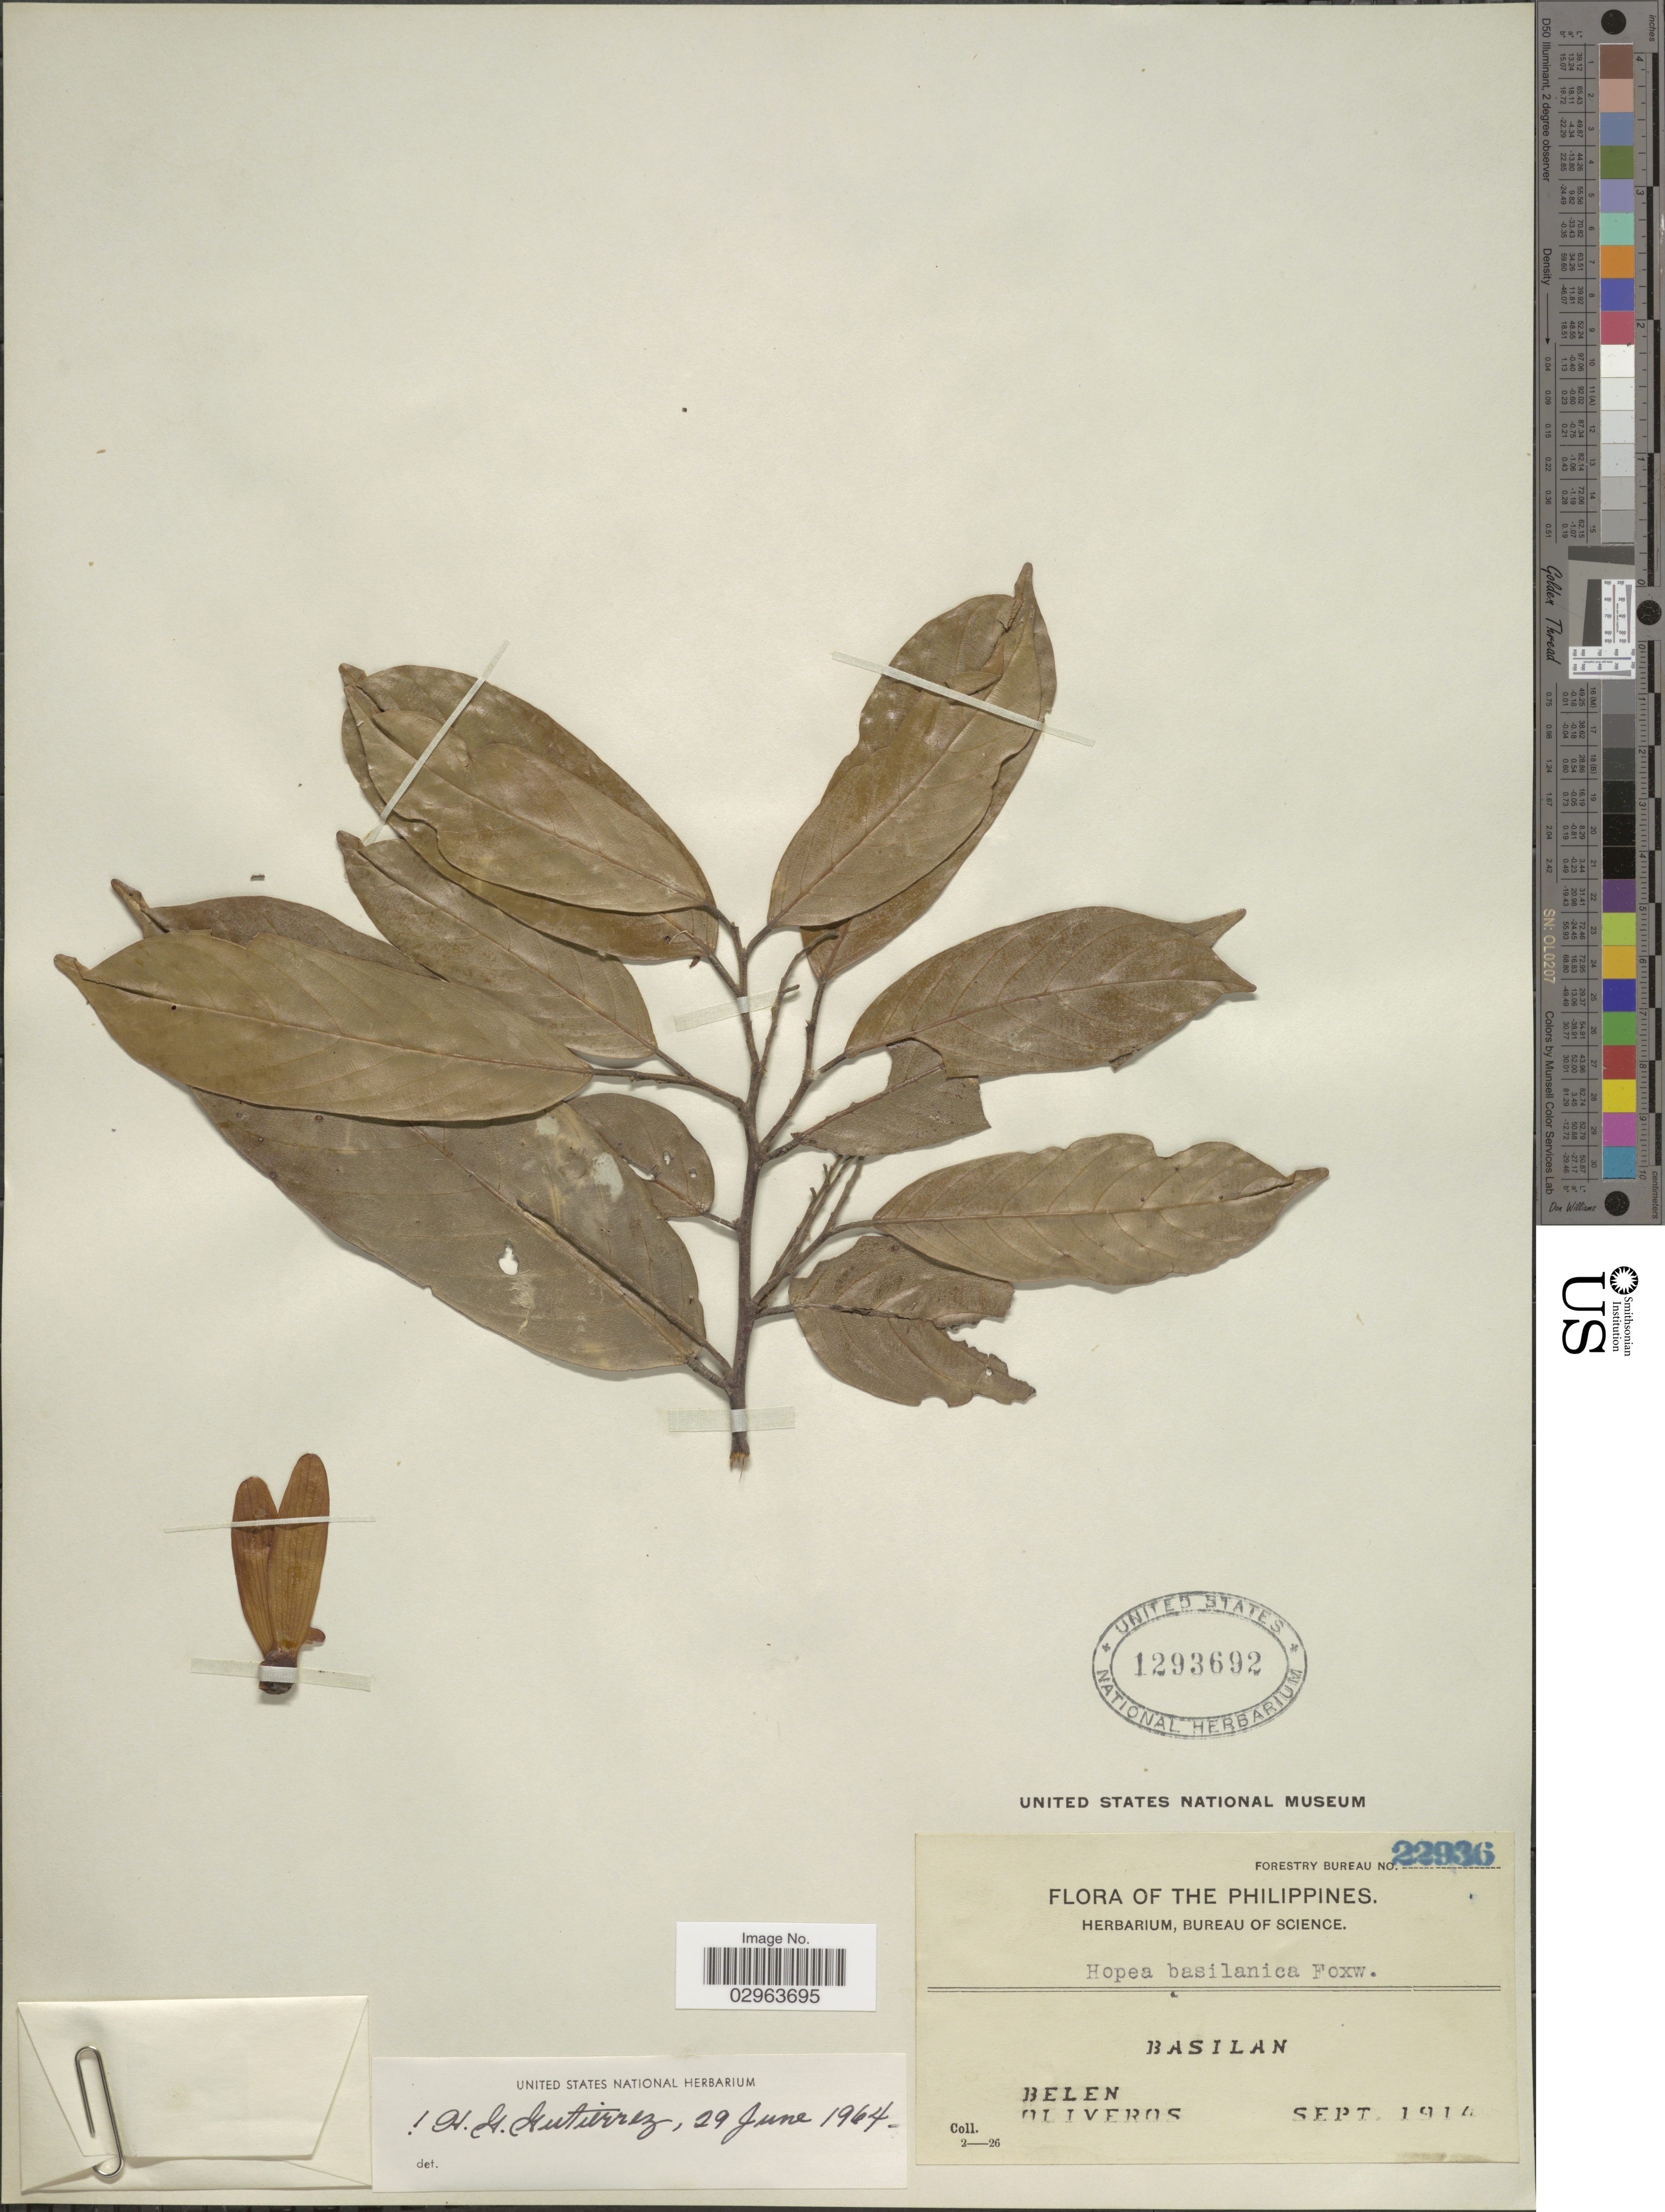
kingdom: Plantae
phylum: Tracheophyta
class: Magnoliopsida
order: Malvales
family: Dipterocarpaceae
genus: Hopea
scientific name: Hopea basilanica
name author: Foxw.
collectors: Belen & Oliveros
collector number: Forestry Bureau 22936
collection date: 1914-09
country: Philippines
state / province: Muslim Mindanao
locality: Basilan.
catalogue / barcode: US 1293692